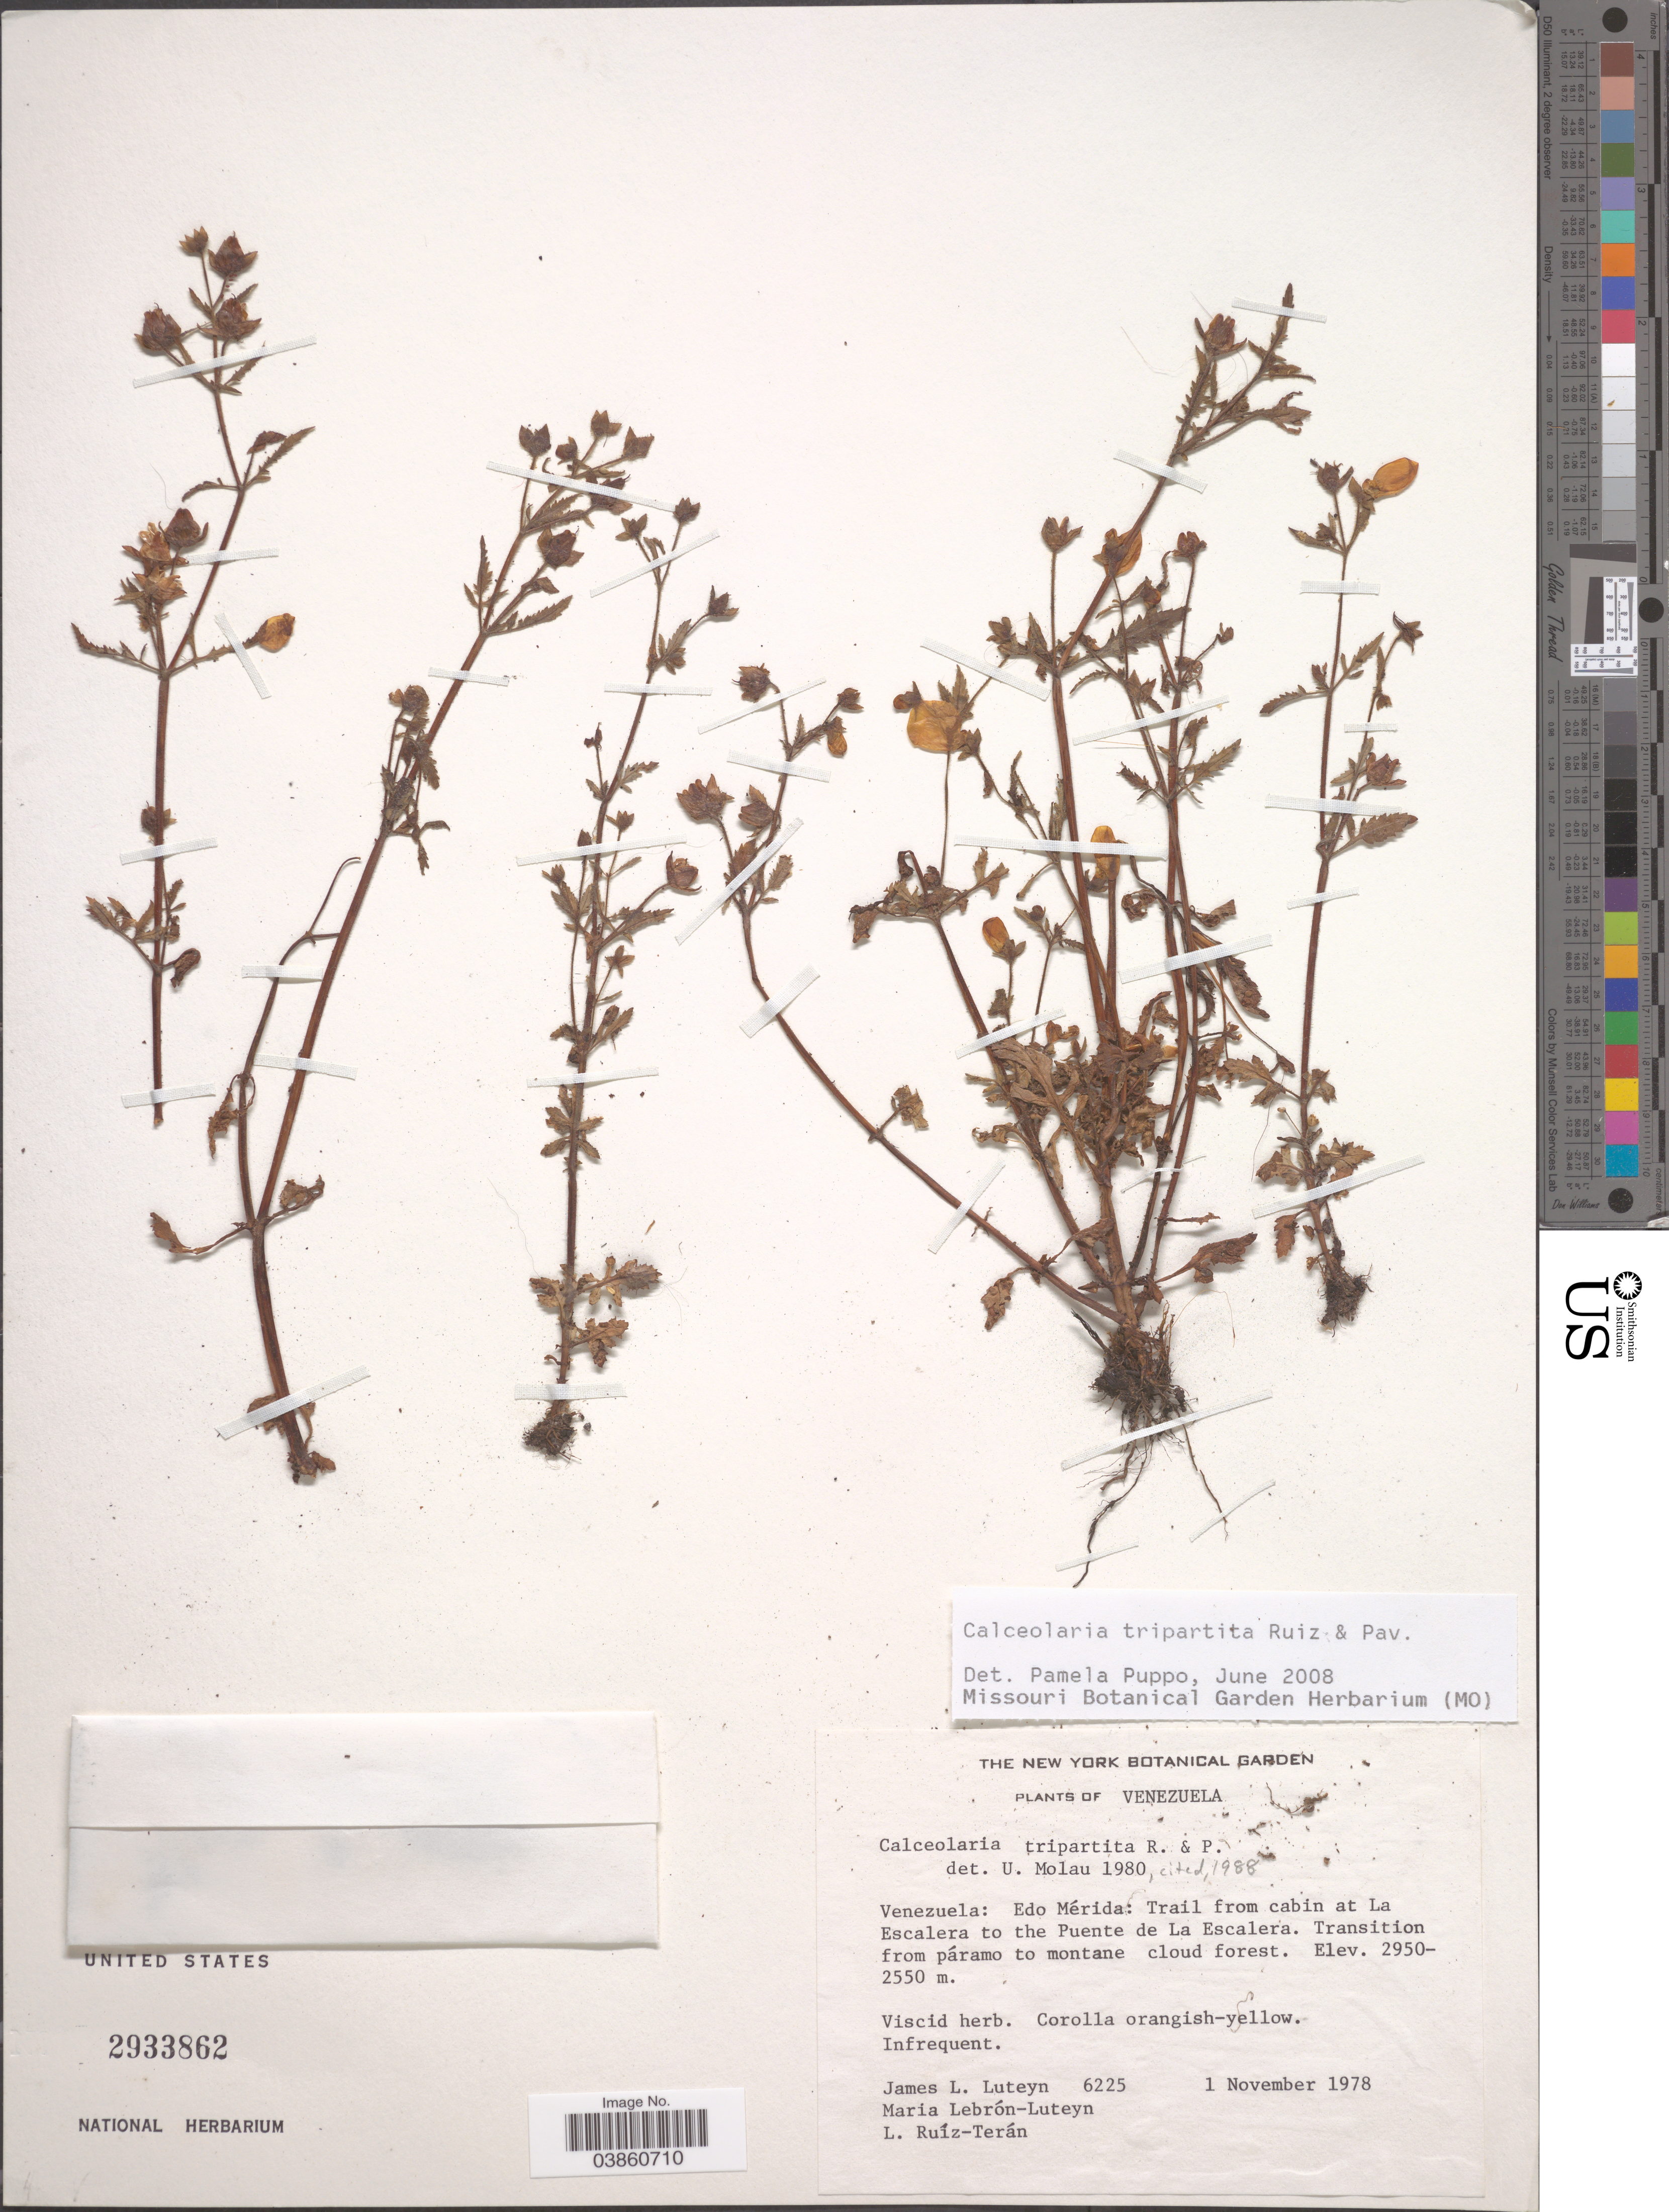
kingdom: Plantae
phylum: Tracheophyta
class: Magnoliopsida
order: Lamiales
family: Calceolariaceae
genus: Calceolaria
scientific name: Calceolaria tripartita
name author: Ruiz & Pav.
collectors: J. L. Luteyn, M. L. Lebrón-Luteyn & L. E. Ruíz-Terán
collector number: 6225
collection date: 1978-11-01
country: Venezuela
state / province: Merida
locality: Trail from cabin at La Escalera to the Puente de La Escalera. Transition from páramo to montane cloud forest.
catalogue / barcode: US 2933862